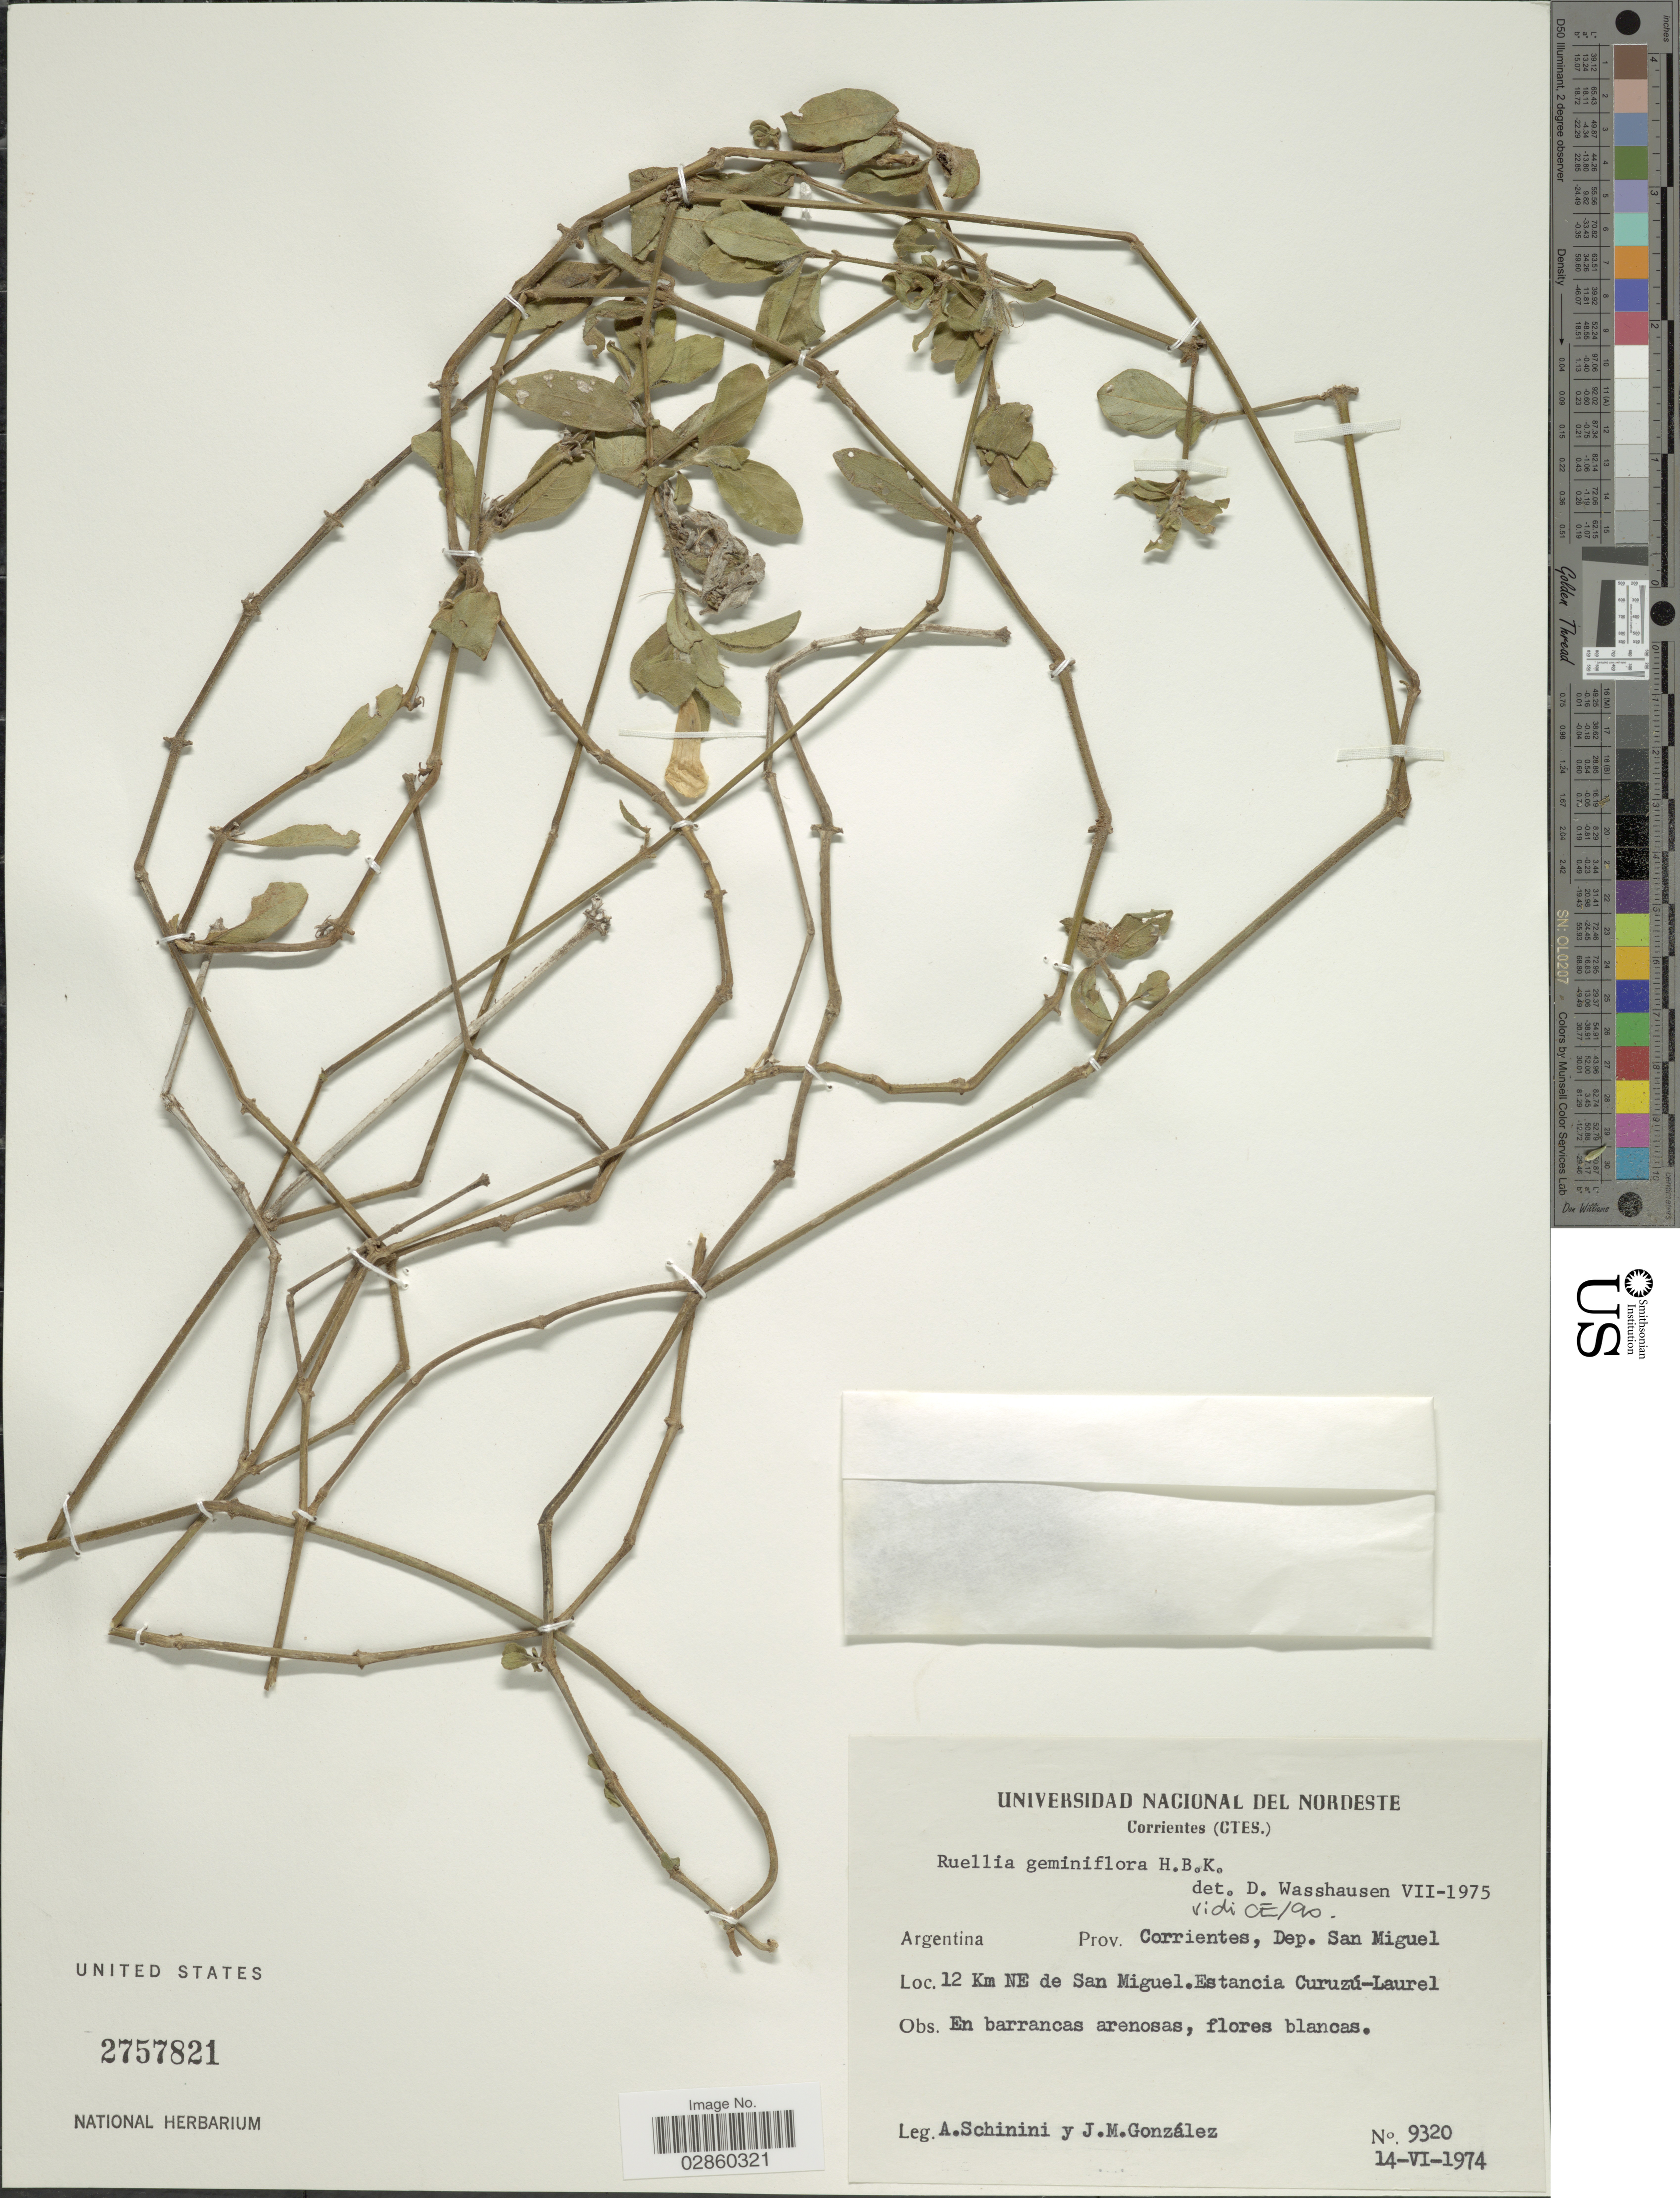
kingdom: Plantae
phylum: Tracheophyta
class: Magnoliopsida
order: Lamiales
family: Acanthaceae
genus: Ruellia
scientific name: Ruellia geminiflora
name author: Kunth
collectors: A. Schinini & J. M. Gonzalez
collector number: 9320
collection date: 1974-06-14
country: Argentina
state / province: Corrientes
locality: Dep. San Miguel, 12 Km NE de San Miguel, Estancia Curuzú-Laurel.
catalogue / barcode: US 2757821